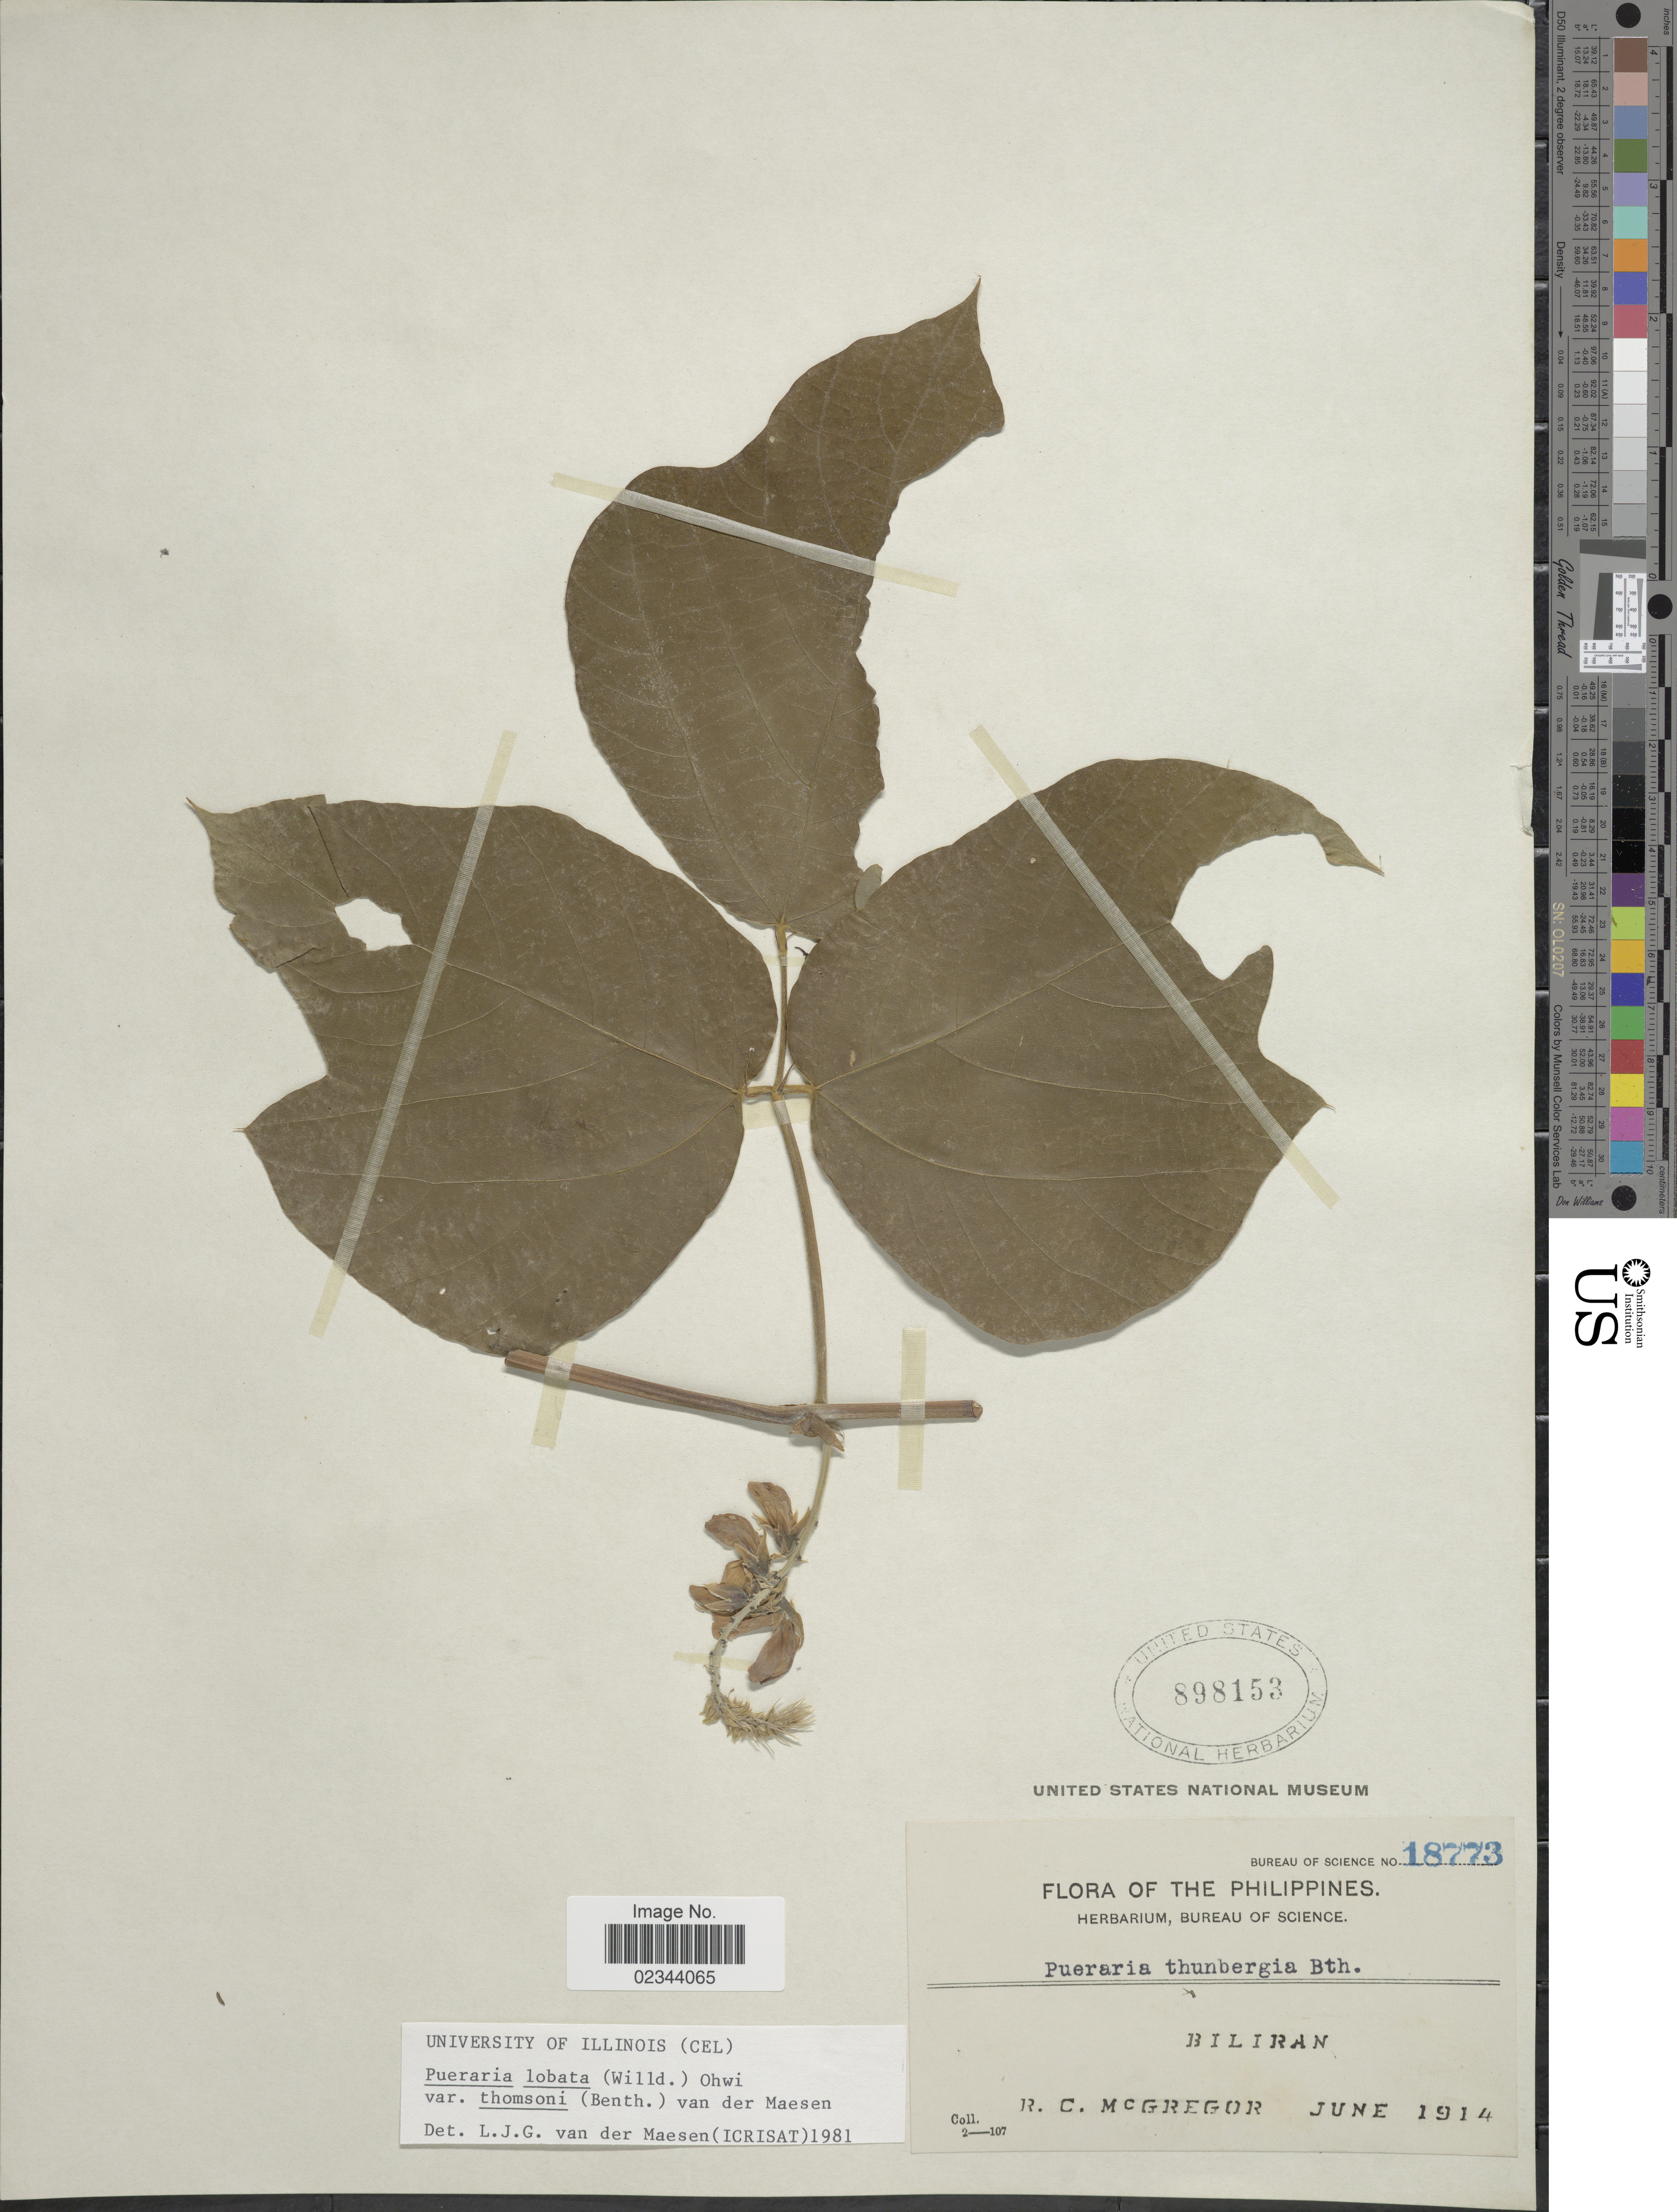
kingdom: Plantae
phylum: Tracheophyta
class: Magnoliopsida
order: Fabales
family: Fabaceae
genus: Pueraria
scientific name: Pueraria lobata var. thomsonii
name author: (Benth.) Maesen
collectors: R. C. McGregor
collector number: Bureau of Science 18773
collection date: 1914-06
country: Philippines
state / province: Eastern Visayas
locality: Biliran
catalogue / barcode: US 898153